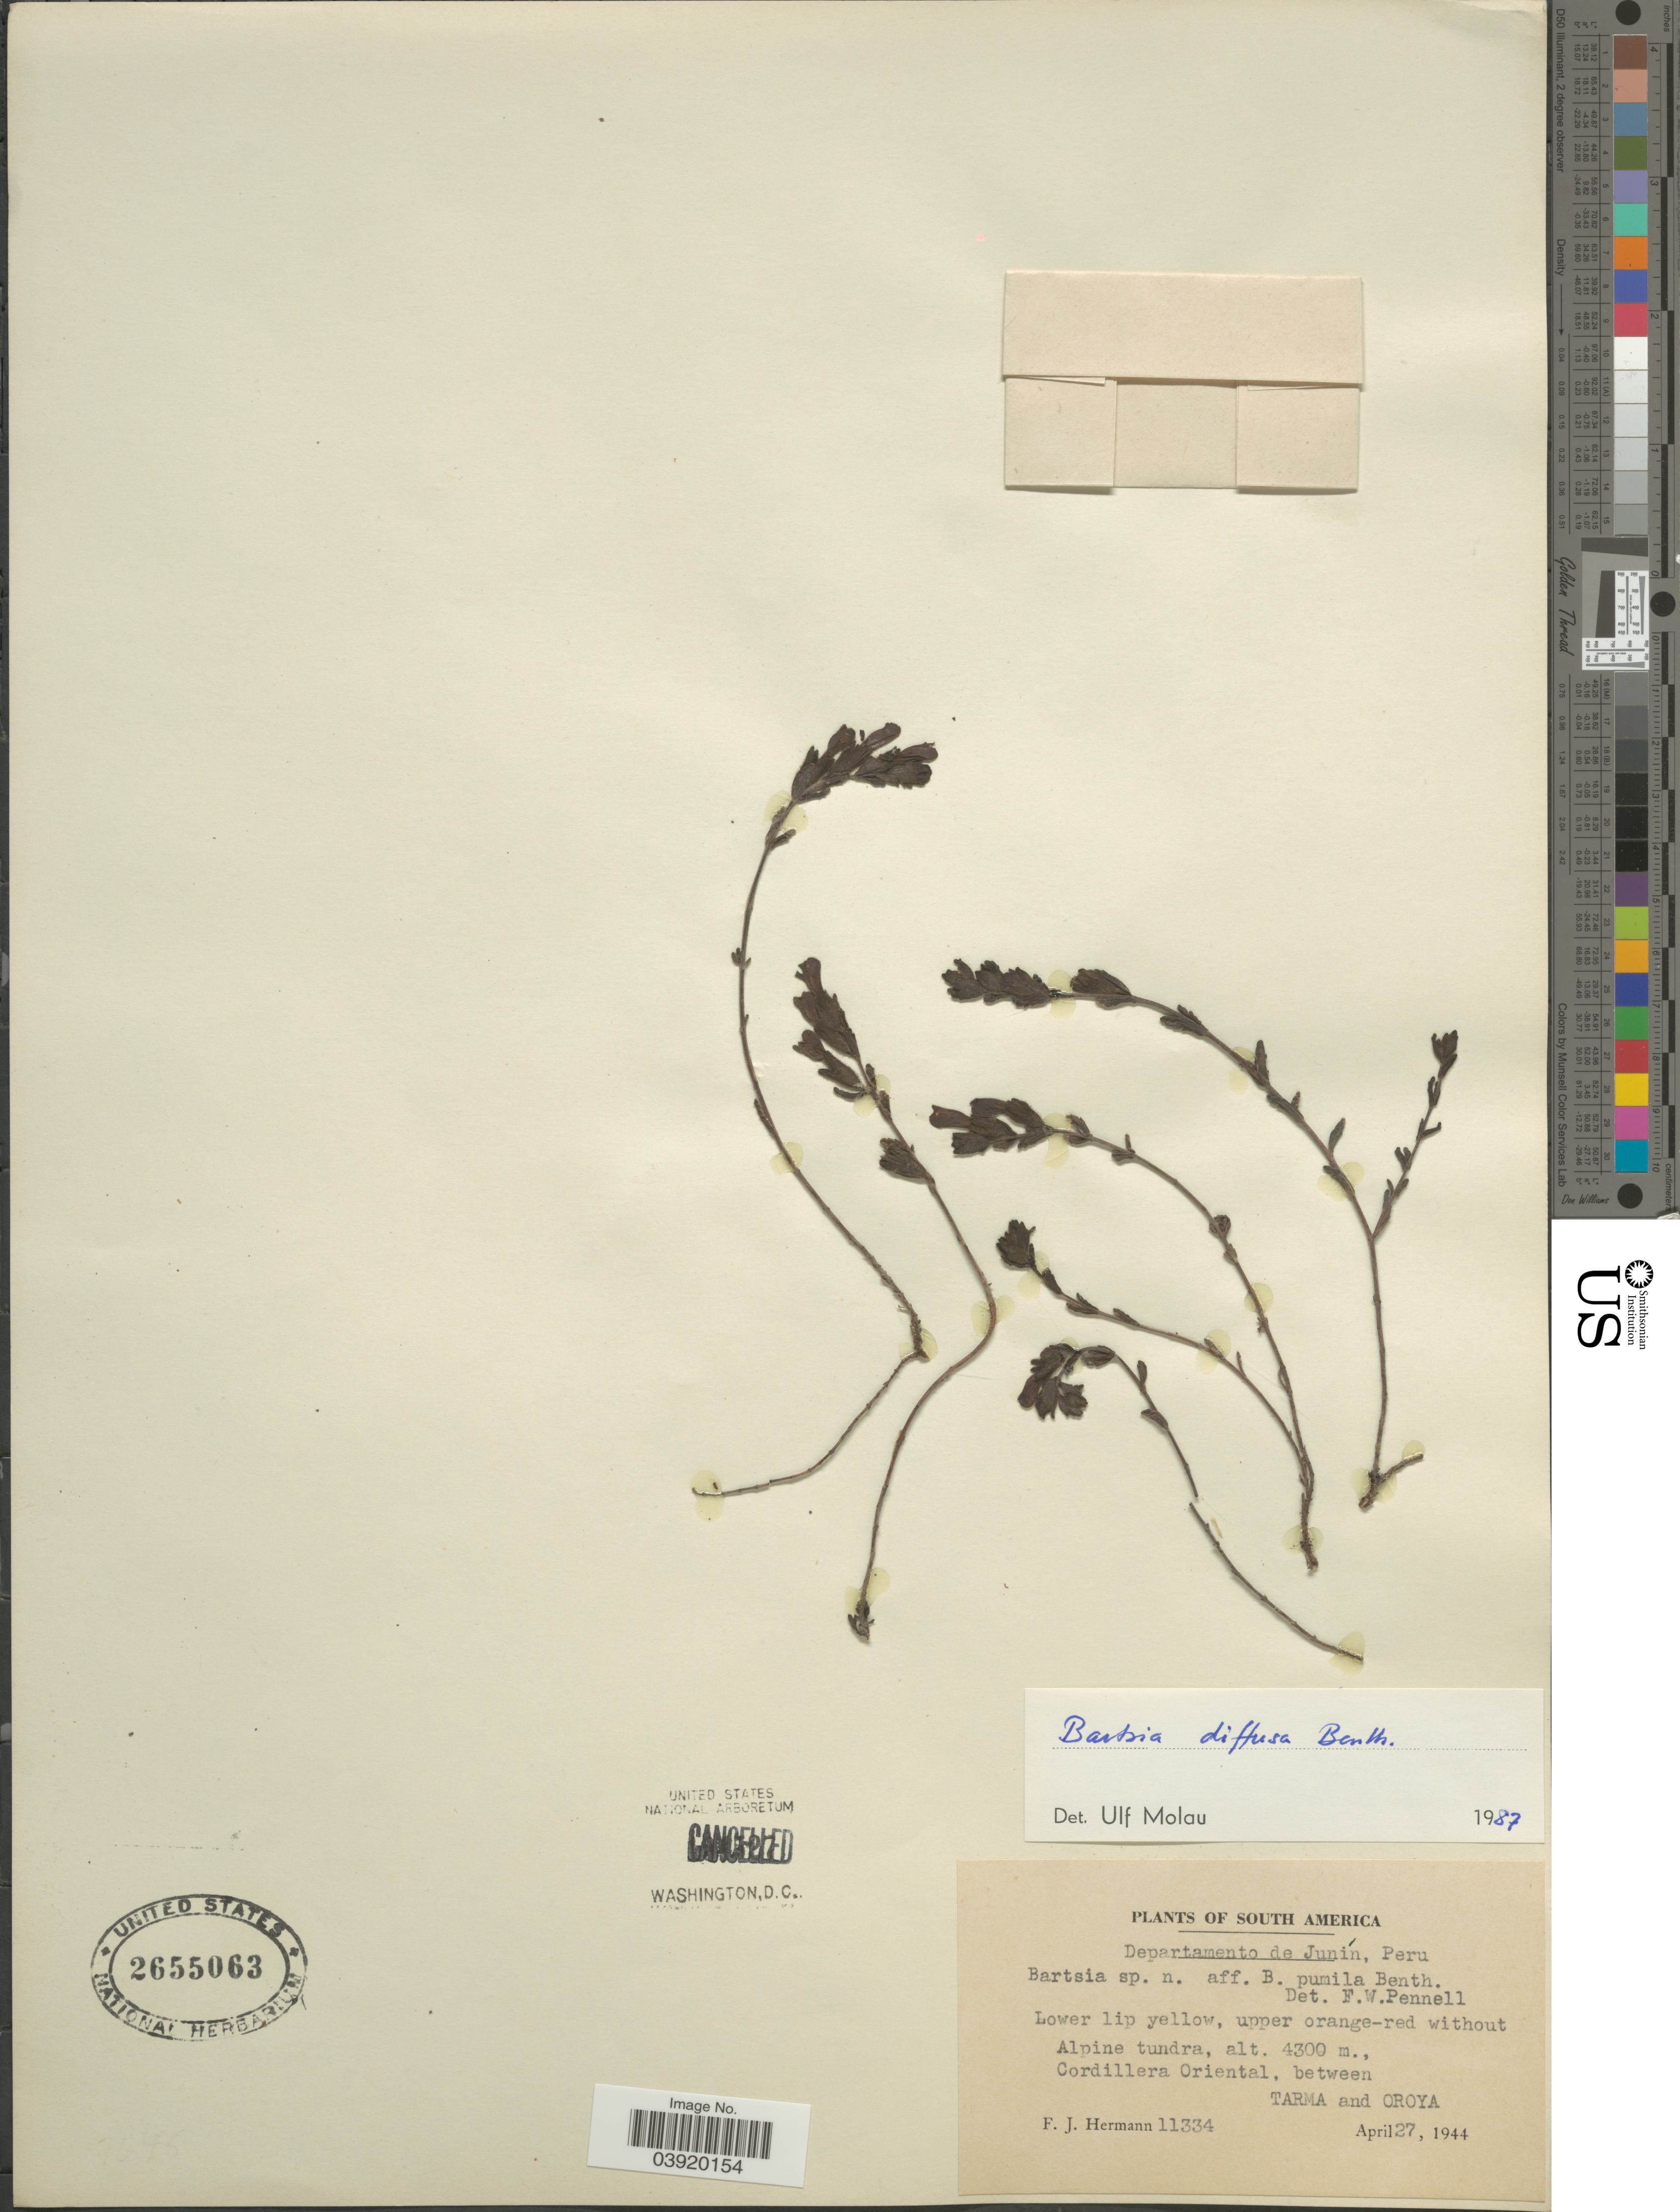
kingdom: Plantae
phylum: Tracheophyta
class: Magnoliopsida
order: Lamiales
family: Orobanchaceae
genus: Bartsia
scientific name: Bartsia diffusa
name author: Benth.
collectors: F. J. Hermann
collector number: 11334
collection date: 1944-04-27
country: Peru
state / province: Junín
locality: Departamento de Junín. Cordillera Oriental, betweeen Tarma and Oroya.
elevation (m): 4300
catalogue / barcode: US 2655063